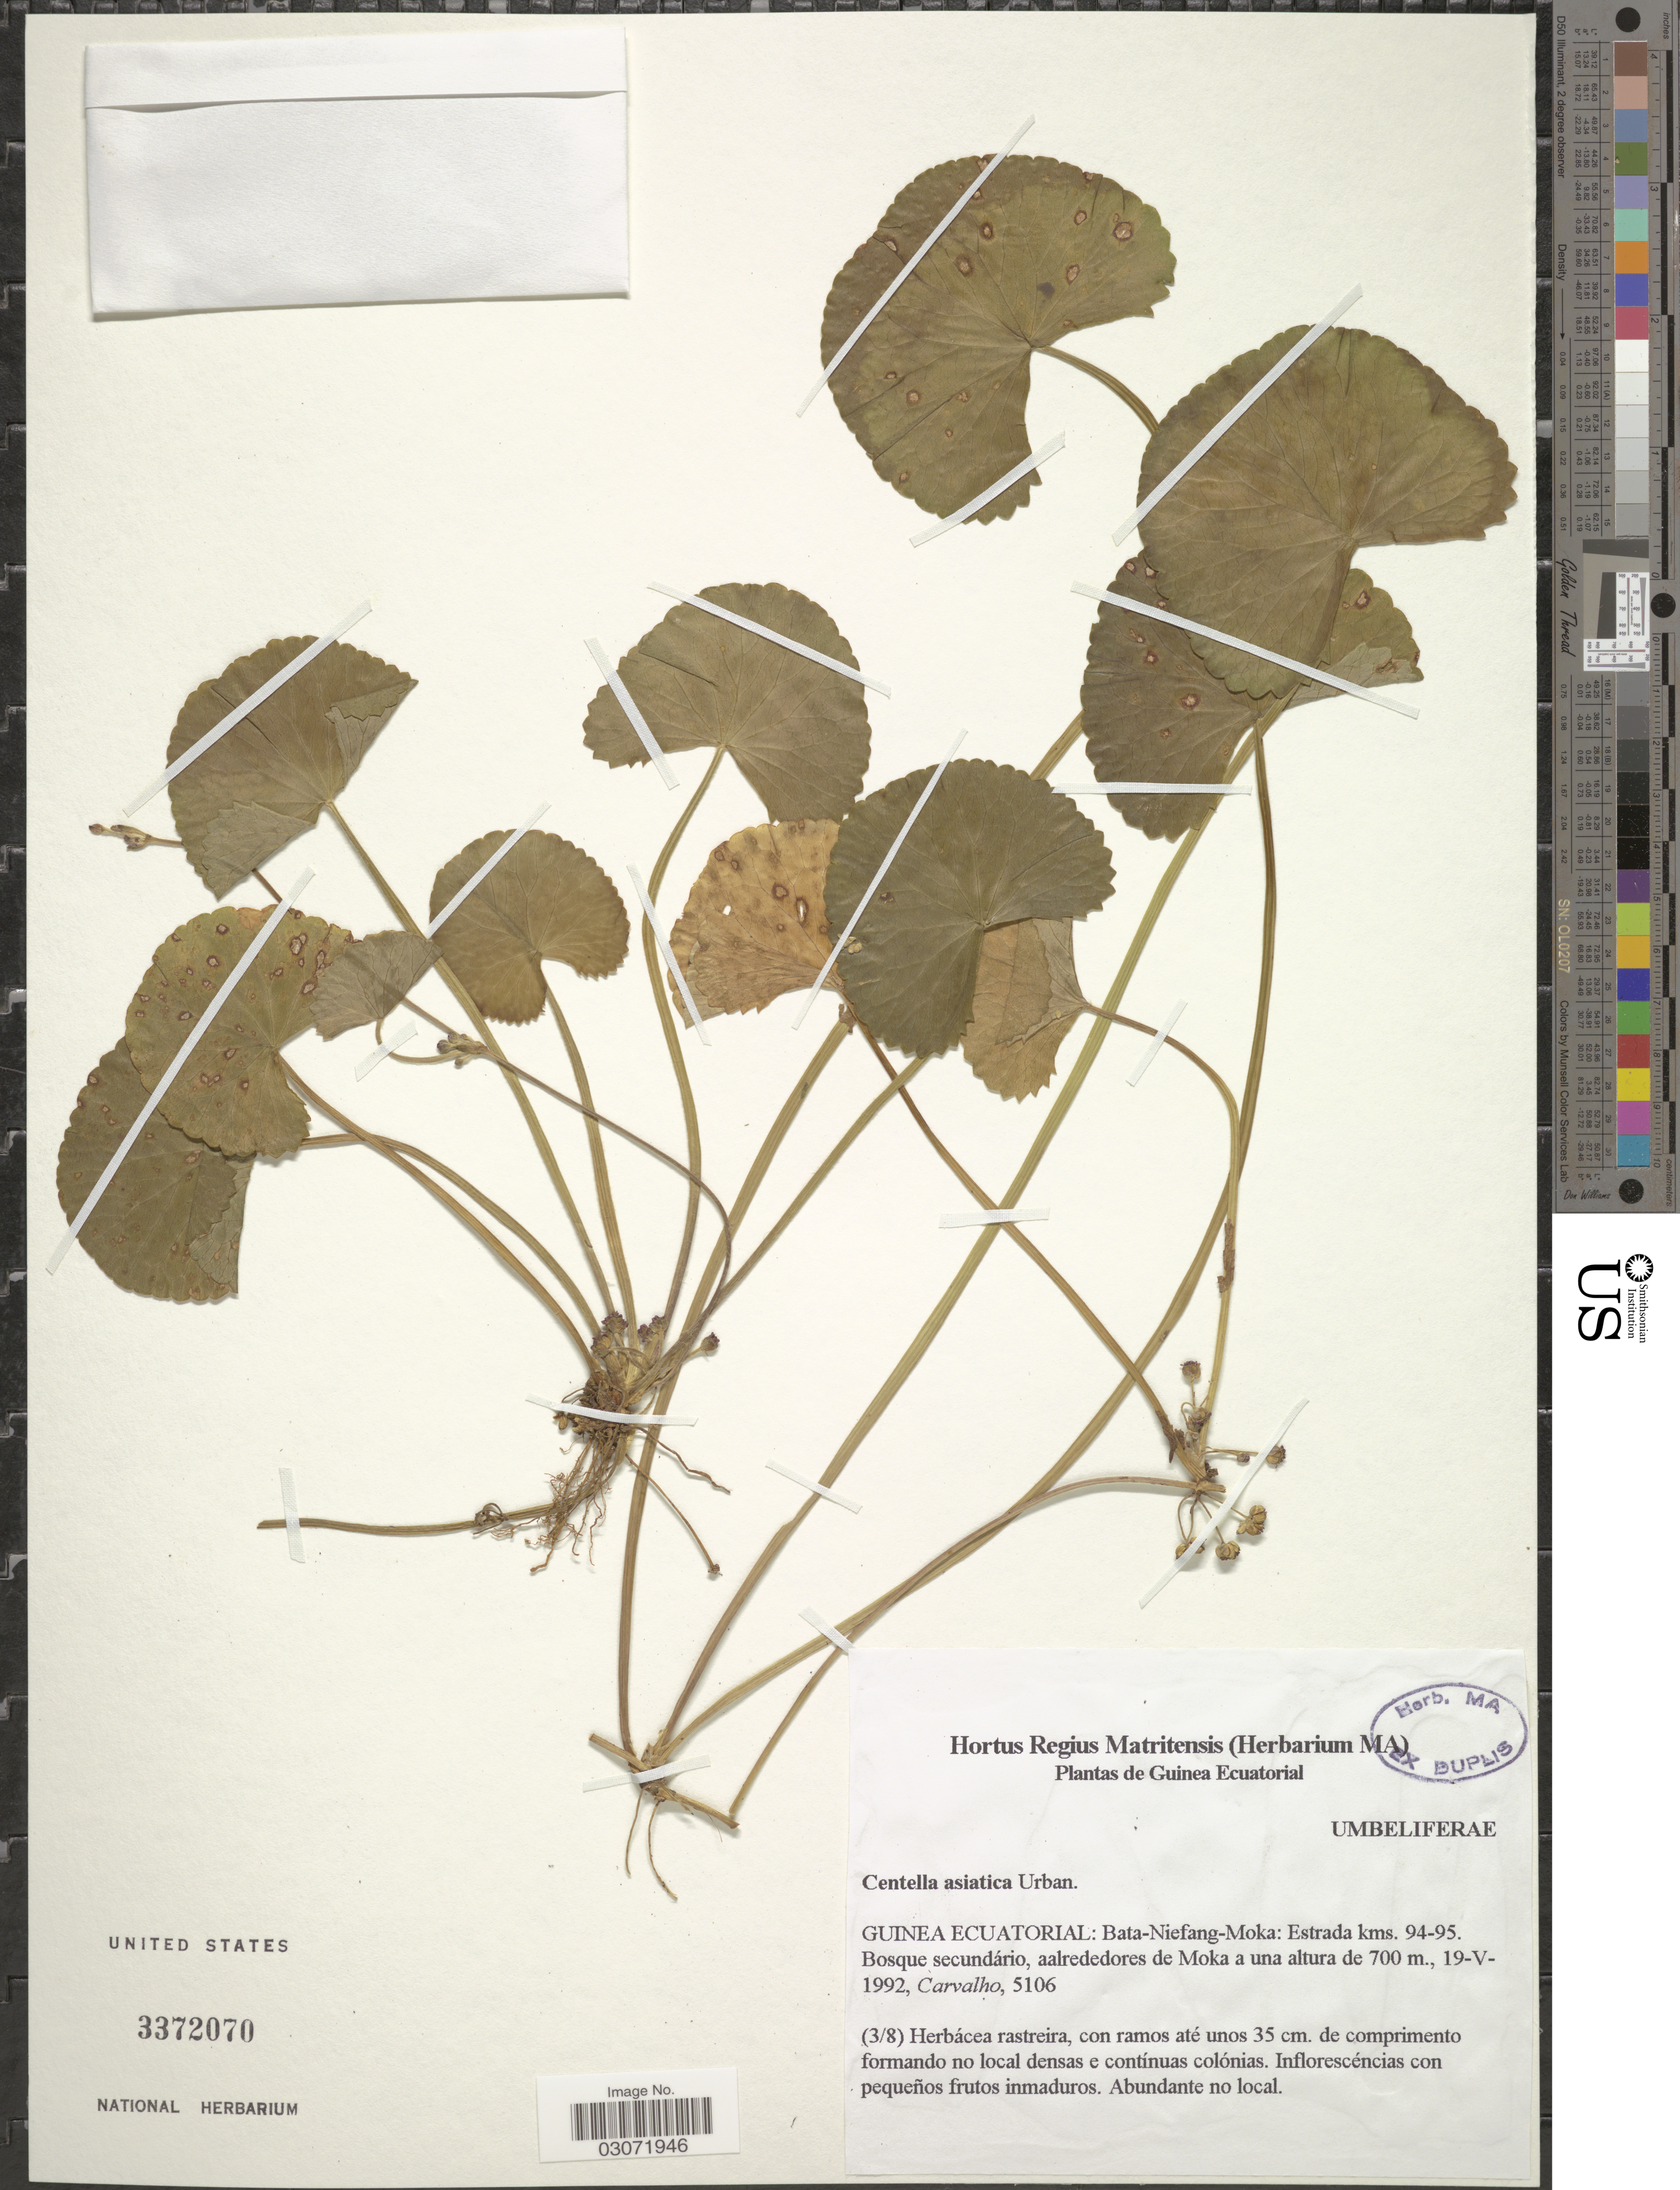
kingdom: Plantae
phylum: Tracheophyta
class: Magnoliopsida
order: Apiales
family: Apiaceae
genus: Centella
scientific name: Centella asiatica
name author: (L.) Urb.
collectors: Carvalho, --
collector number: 5106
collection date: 1992-05-19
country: Equatorial Guinea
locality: Guinea Ecuatorial: Bata-Niefang-Moka: Estrada kms. 94-95. Bosque secundário, aalrededores de Moka.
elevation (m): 700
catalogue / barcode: US 3372070